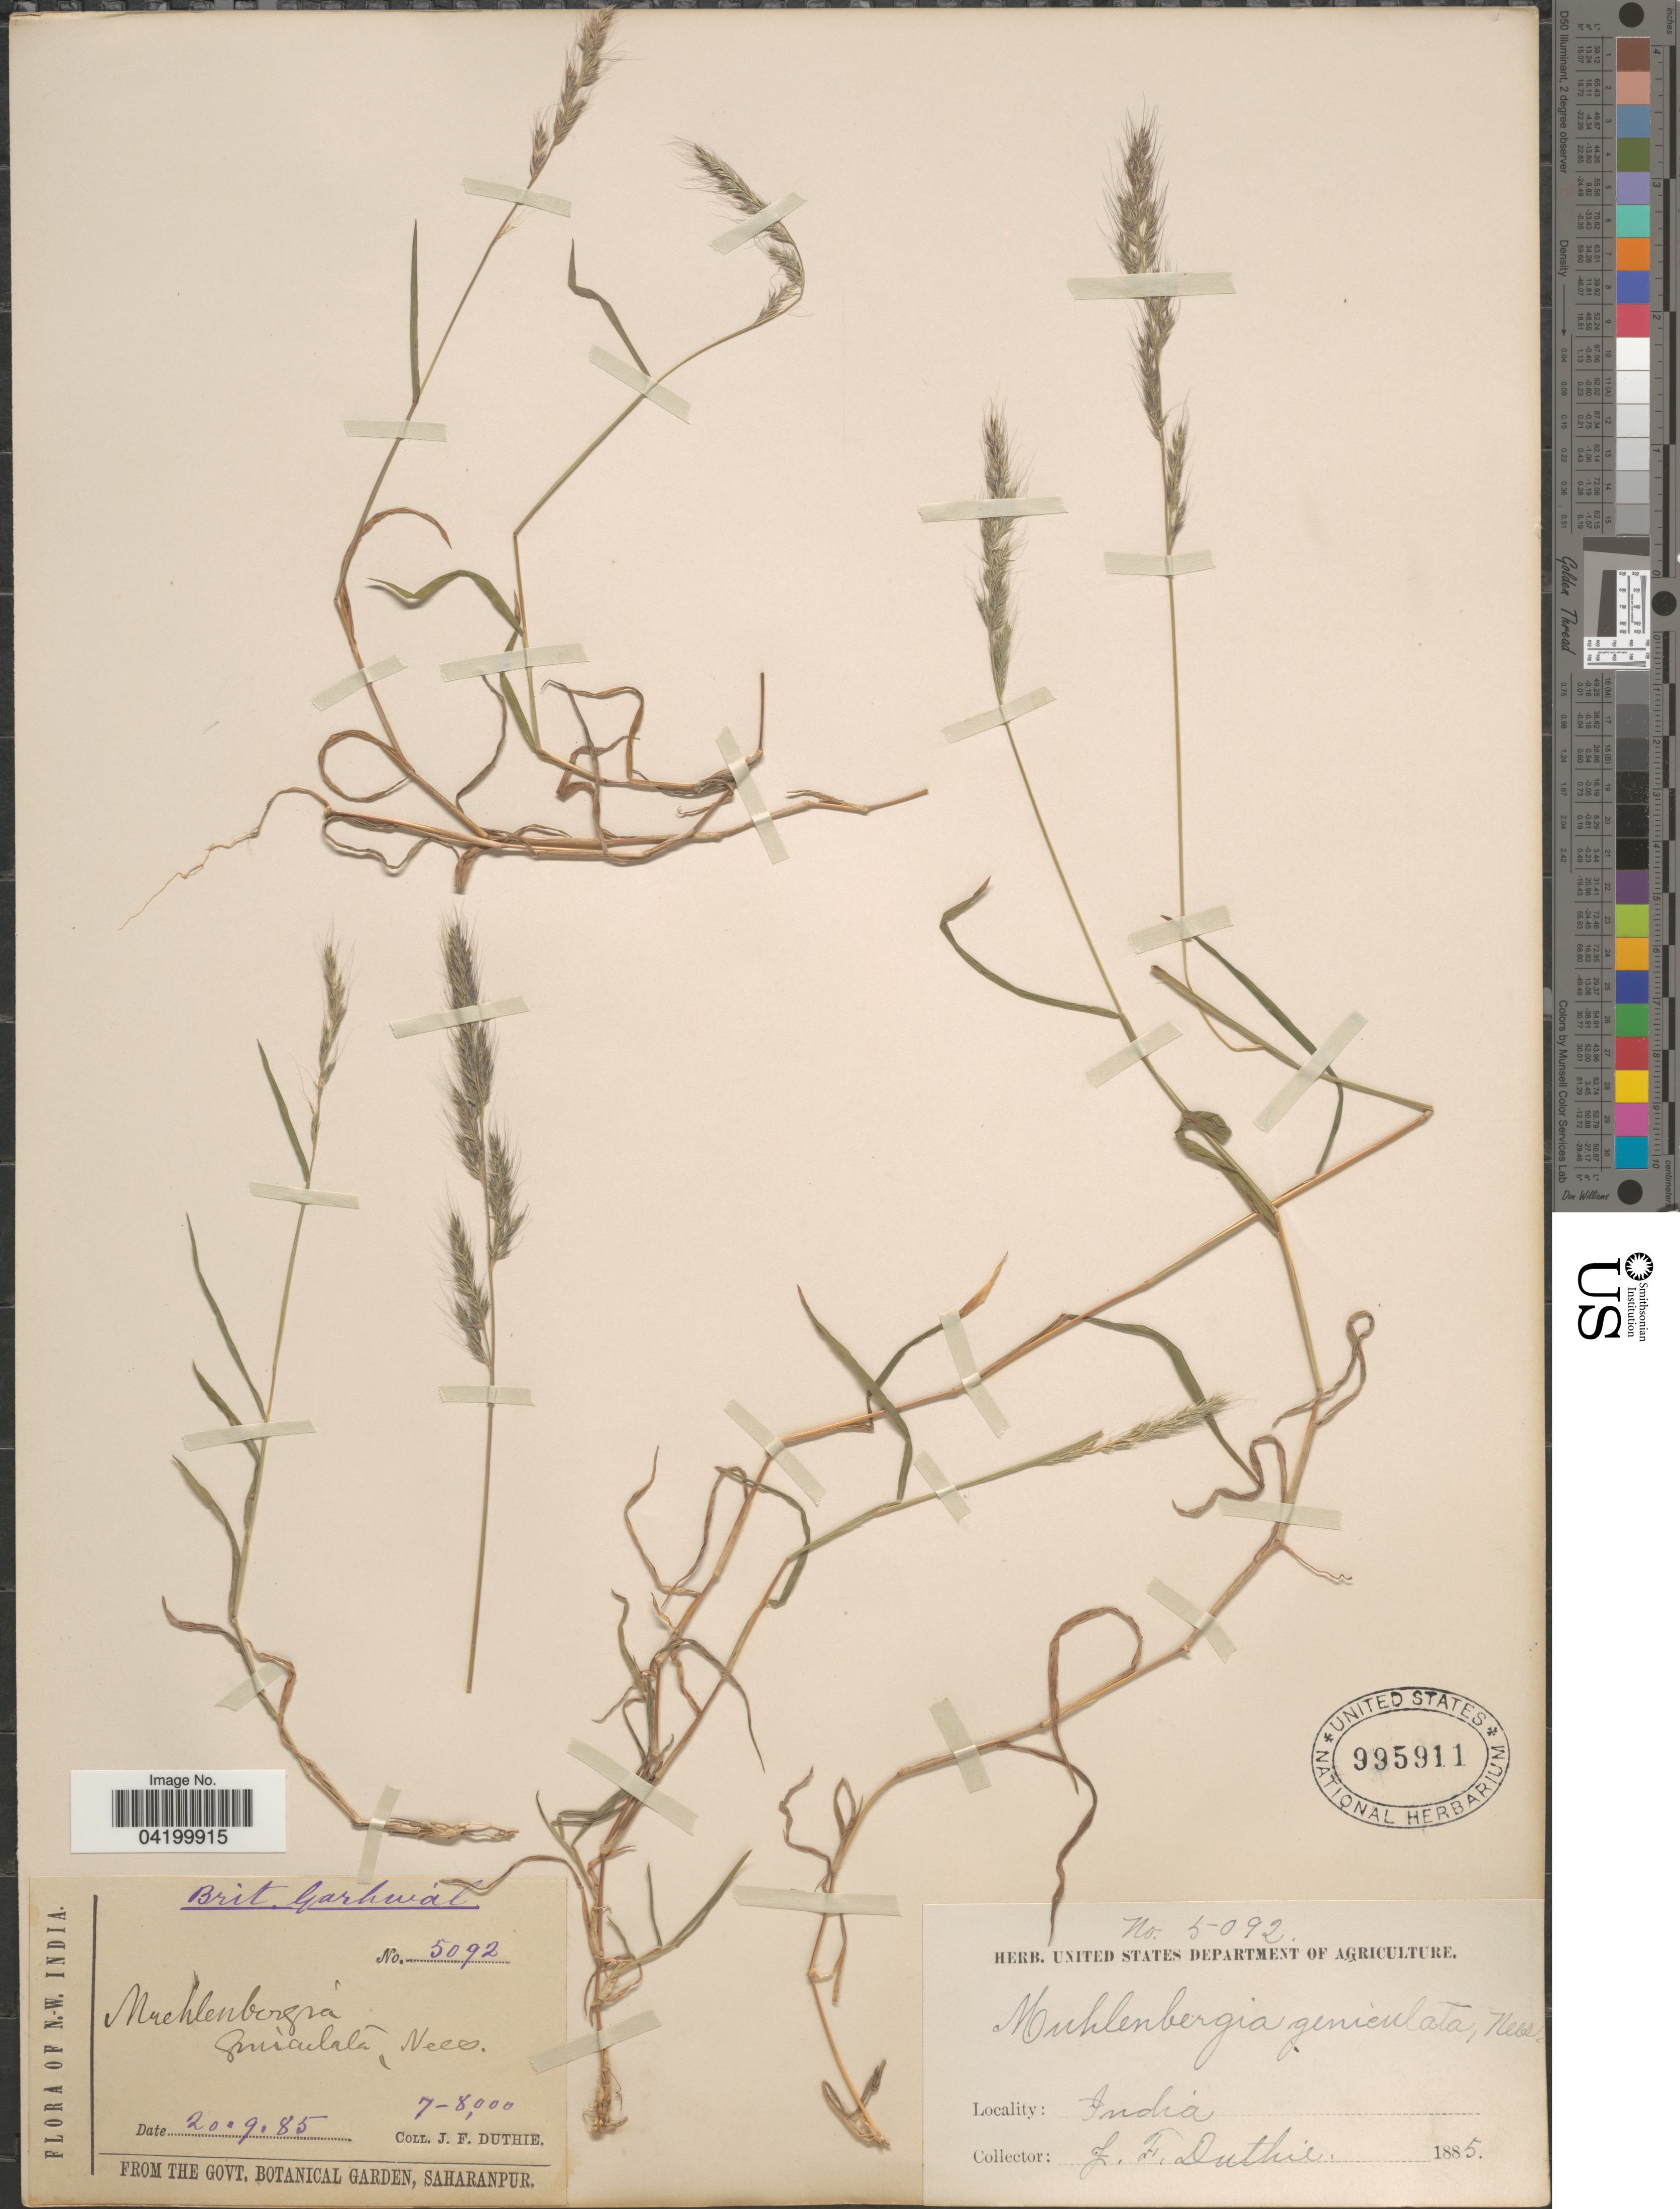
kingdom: Plantae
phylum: Tracheophyta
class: Liliopsida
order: Poales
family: Poaceae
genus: Muhlenbergia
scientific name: Muhlenbergia duthieana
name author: Hack.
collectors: J. F. Duthie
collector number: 5092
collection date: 1885-09-20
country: India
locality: N.-W. India. Brit. Garhwál.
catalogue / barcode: US 995911